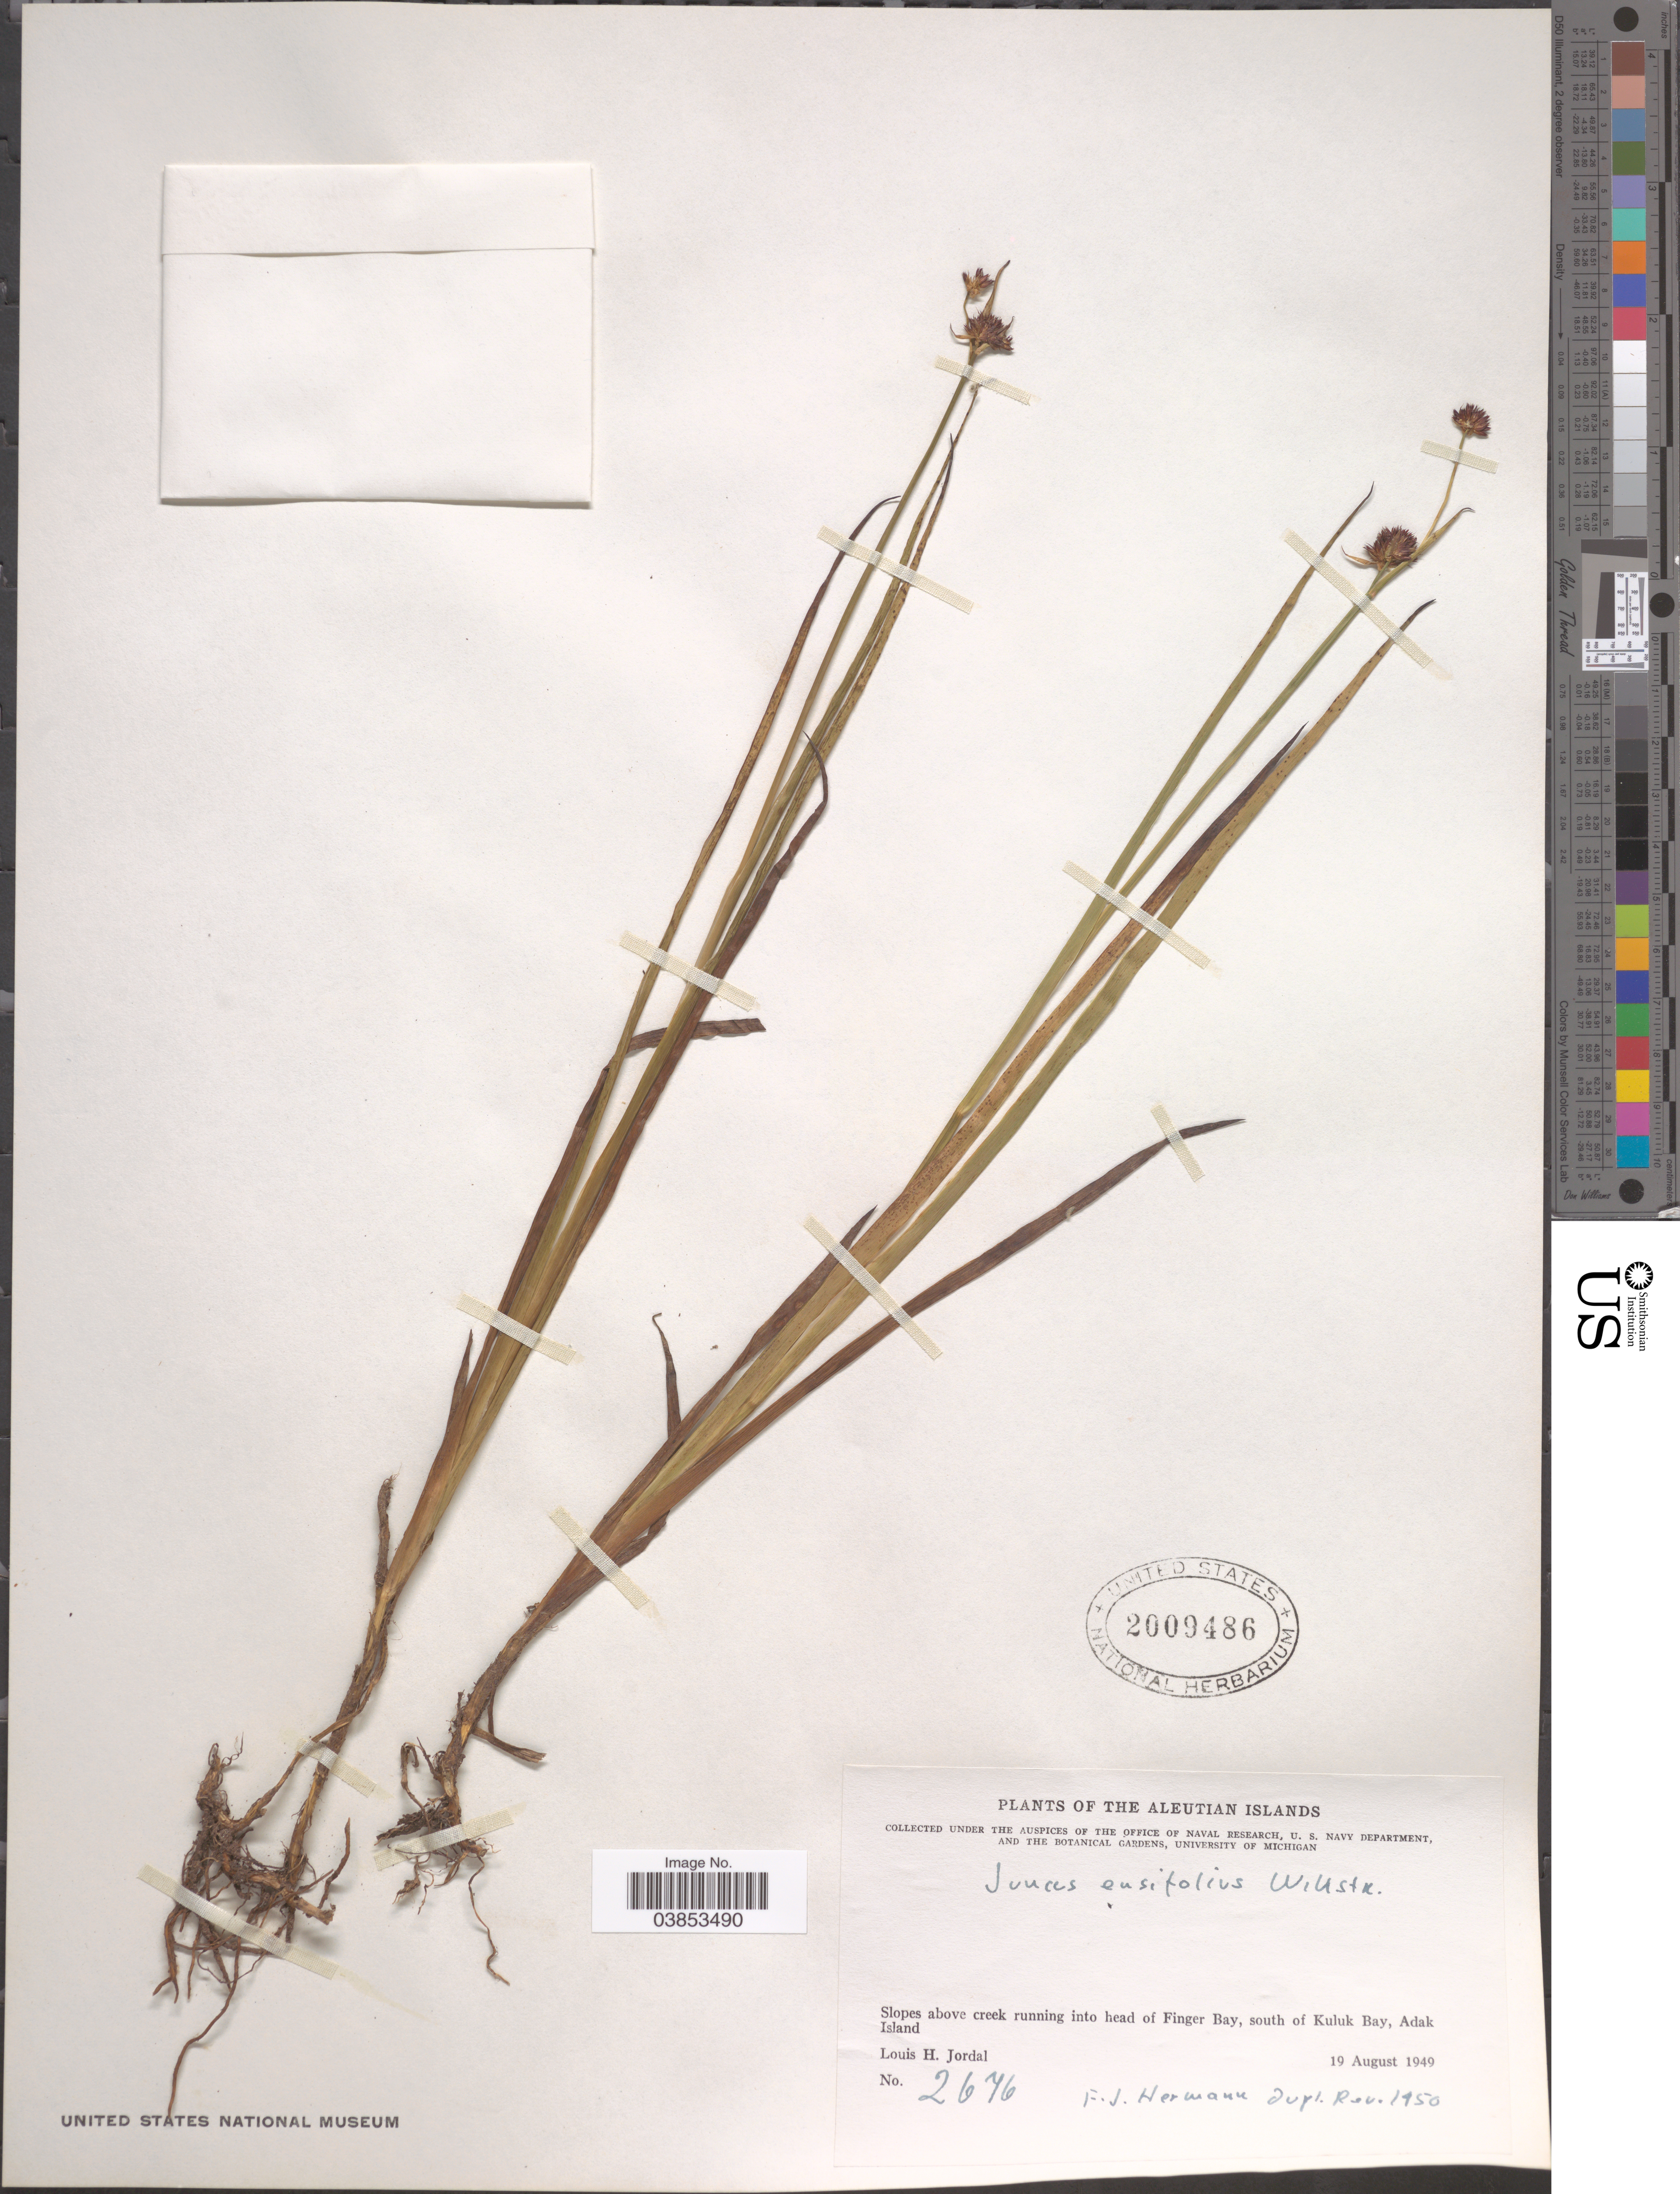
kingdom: Plantae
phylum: Tracheophyta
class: Liliopsida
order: Poales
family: Juncaceae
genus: Juncus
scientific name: Juncus ensifolius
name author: Wikstr.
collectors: L. Jordal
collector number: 2676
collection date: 1949-08-19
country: United States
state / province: Alaska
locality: The Aleutian Islands. Slopes above creek running into head of Finger Bay, south of Kuluk Bay, Adak Island.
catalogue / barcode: US 2009486